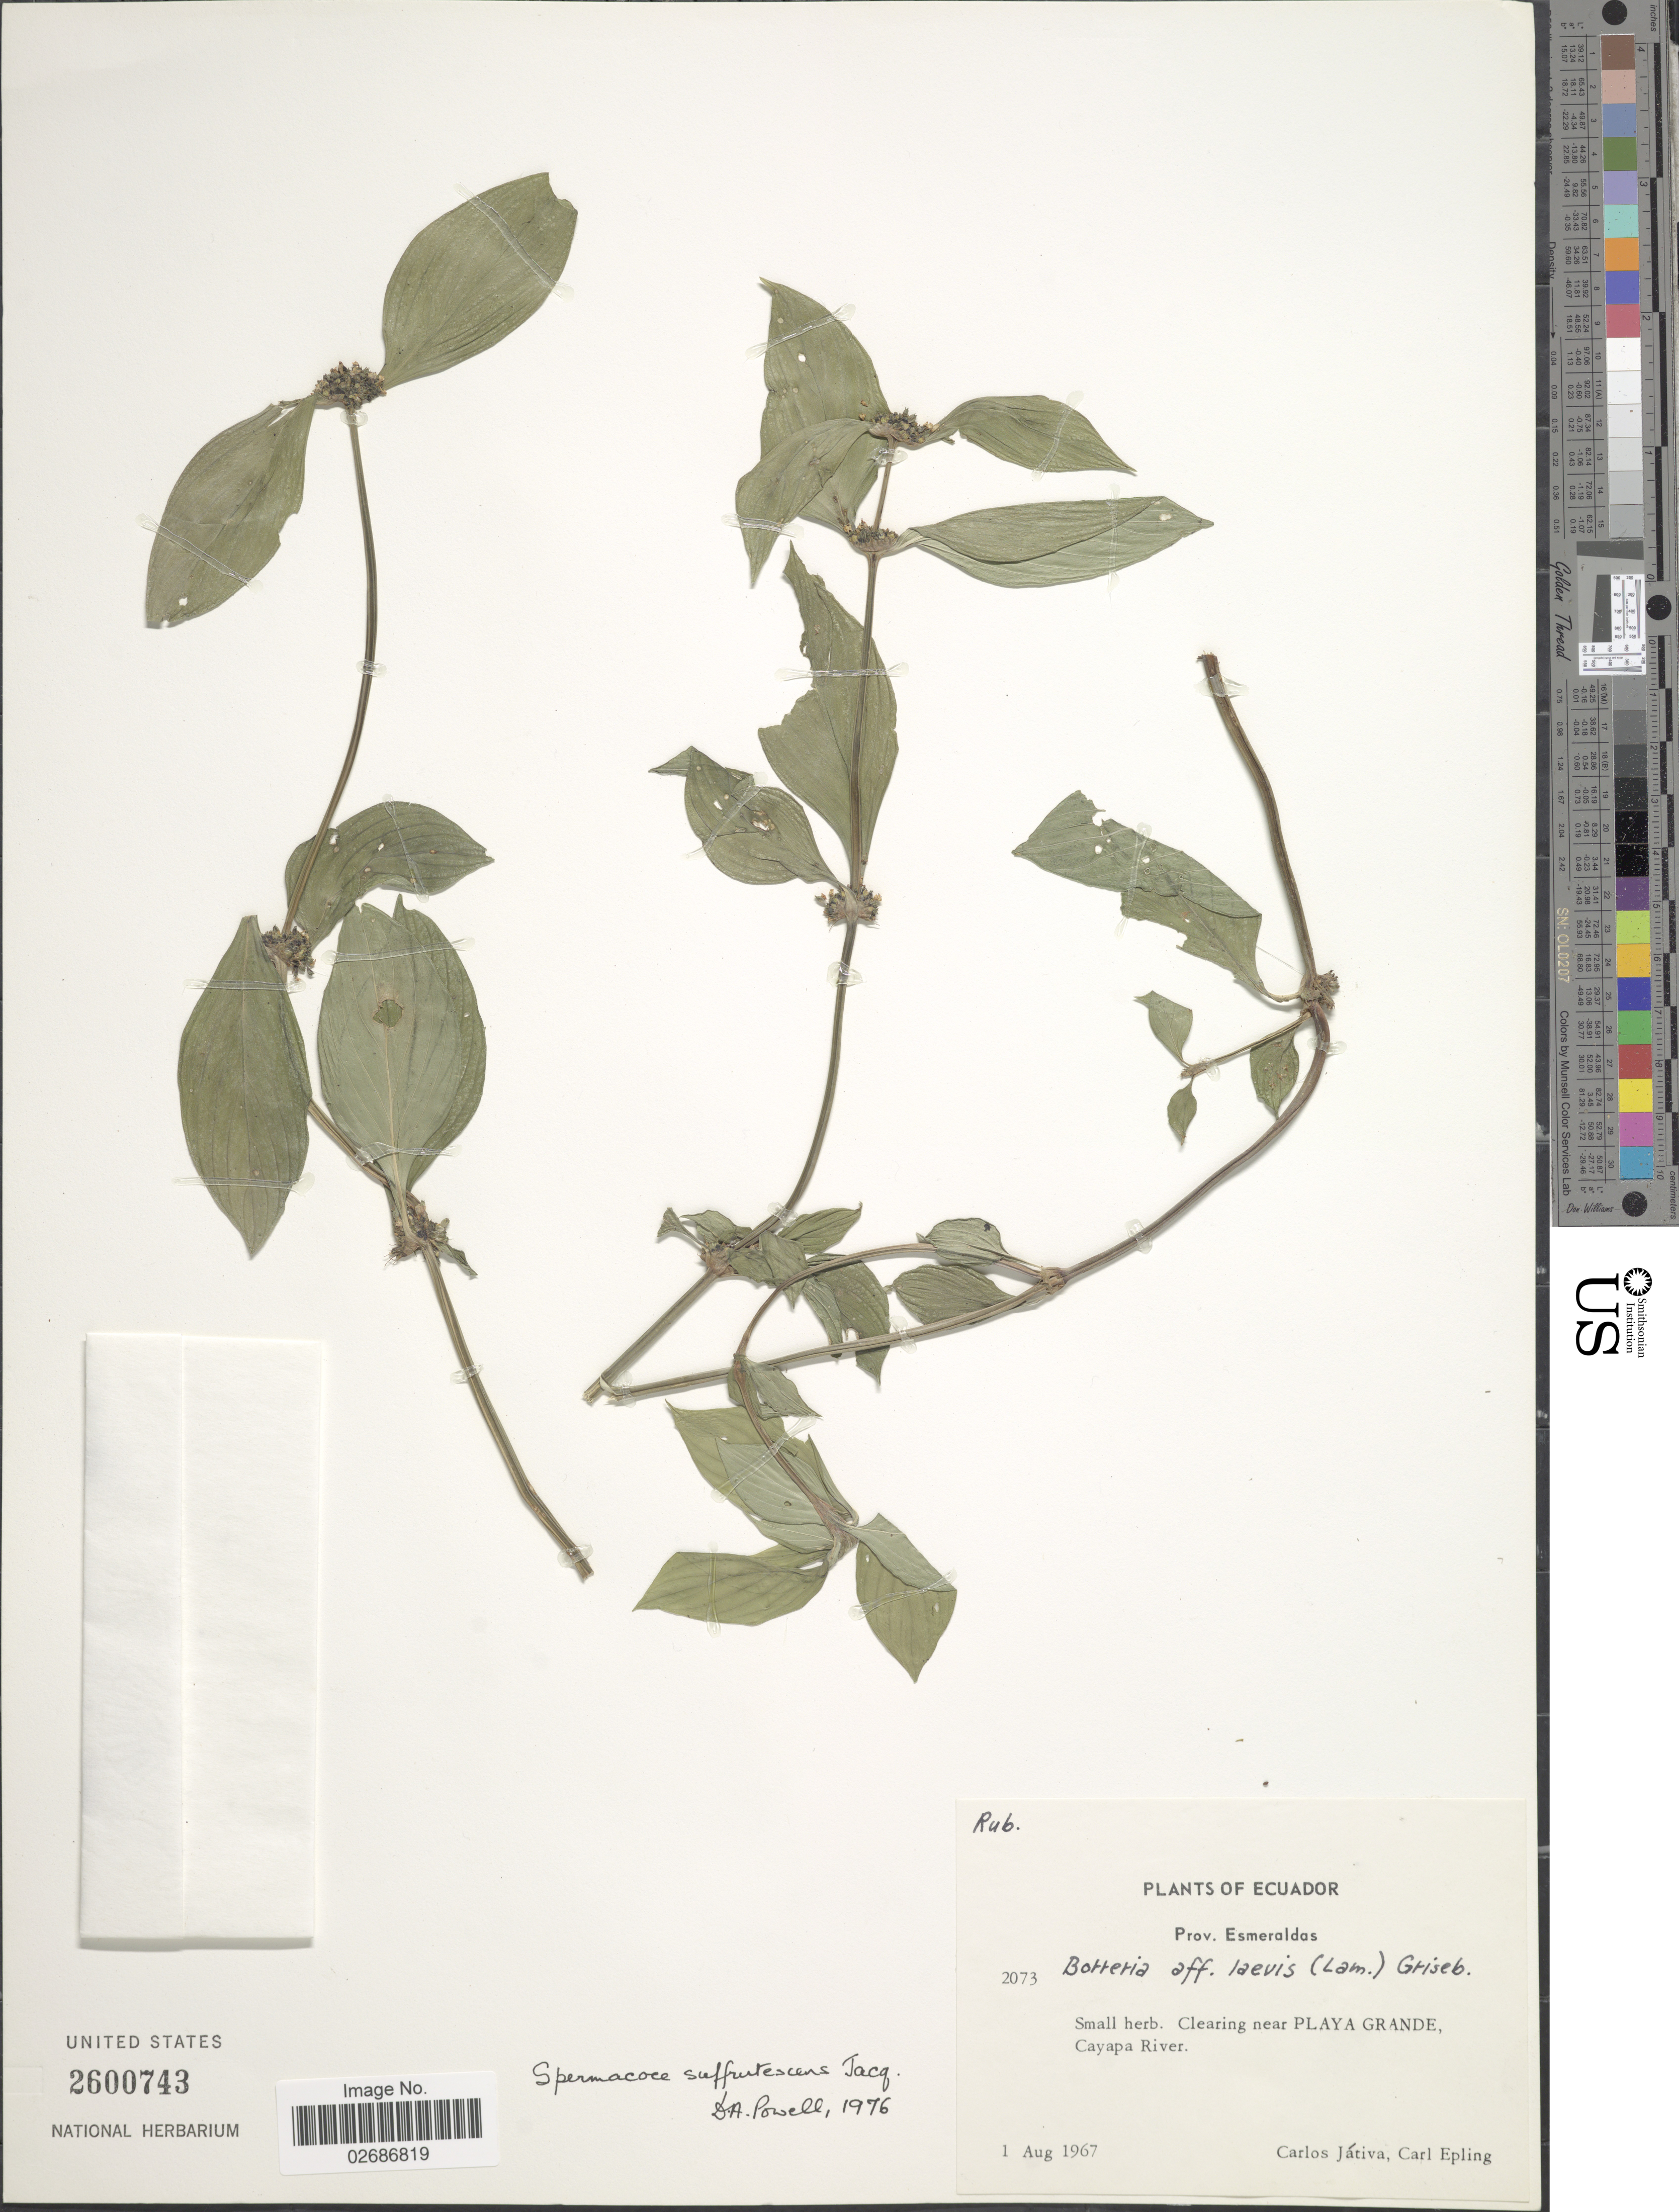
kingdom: Plantae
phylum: Tracheophyta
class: Magnoliopsida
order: Gentianales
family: Rubiaceae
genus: Borreria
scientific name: Borreria remota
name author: (Lam.) Bacigalupo & E.L. Cabral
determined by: Kirkbride, J. H., Jr.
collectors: C. D. Játiva & C. C. Epling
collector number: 2073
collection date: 1967-08-01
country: Ecuador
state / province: Esmeraldas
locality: Clearing near Playa Grande, Cayapa River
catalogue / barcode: US 2600743